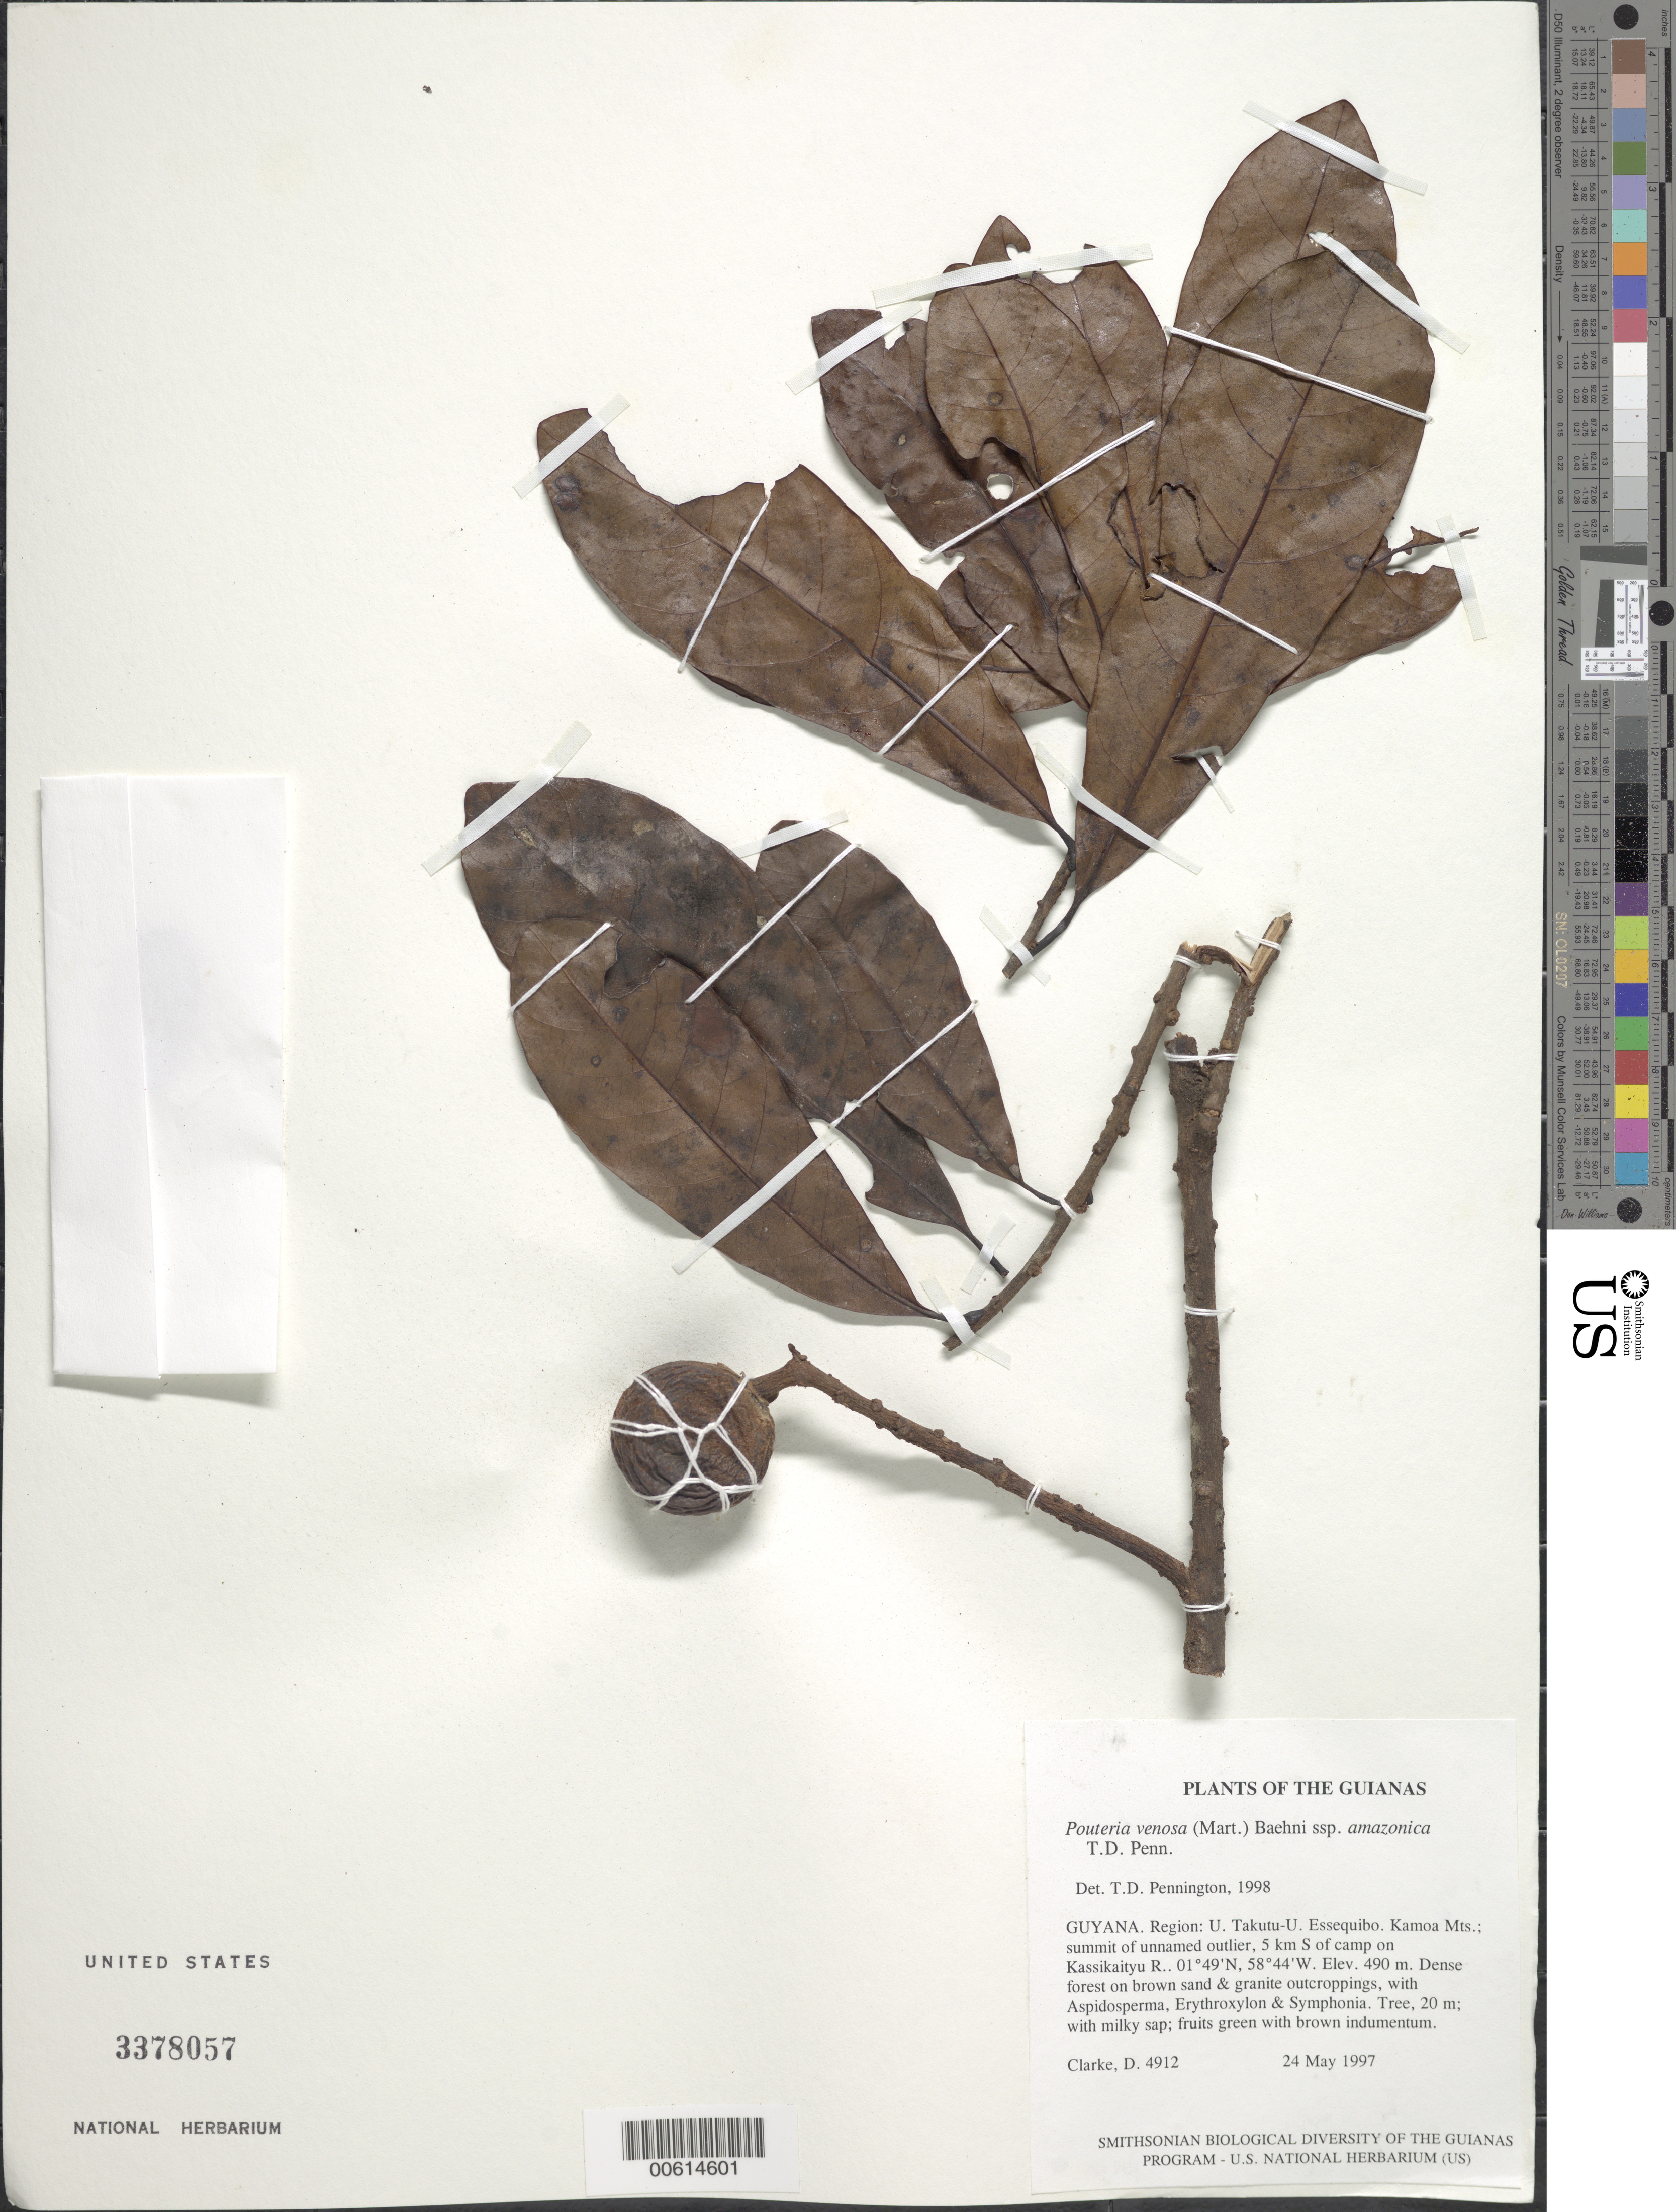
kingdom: Plantae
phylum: Tracheophyta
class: Magnoliopsida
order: Ericales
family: Sapotaceae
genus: Pouteria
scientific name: Pouteria venosa subsp. amazonica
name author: T.D. Penn.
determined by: Pennington, T. D., (K)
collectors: H. D. Clarke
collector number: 4912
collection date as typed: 24 May 1997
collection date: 1997-05-24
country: Guyana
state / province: U. Takutu-U. Essequibo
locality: Kamoa Mts.; summit of unnamed outlier, 5 km S of camp on Kassikaityu R.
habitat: Dense forest on brown sand & granite outcroppings, with Aspidosperma, Erythroxylum & Symphonia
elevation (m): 490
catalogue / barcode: US 3378057